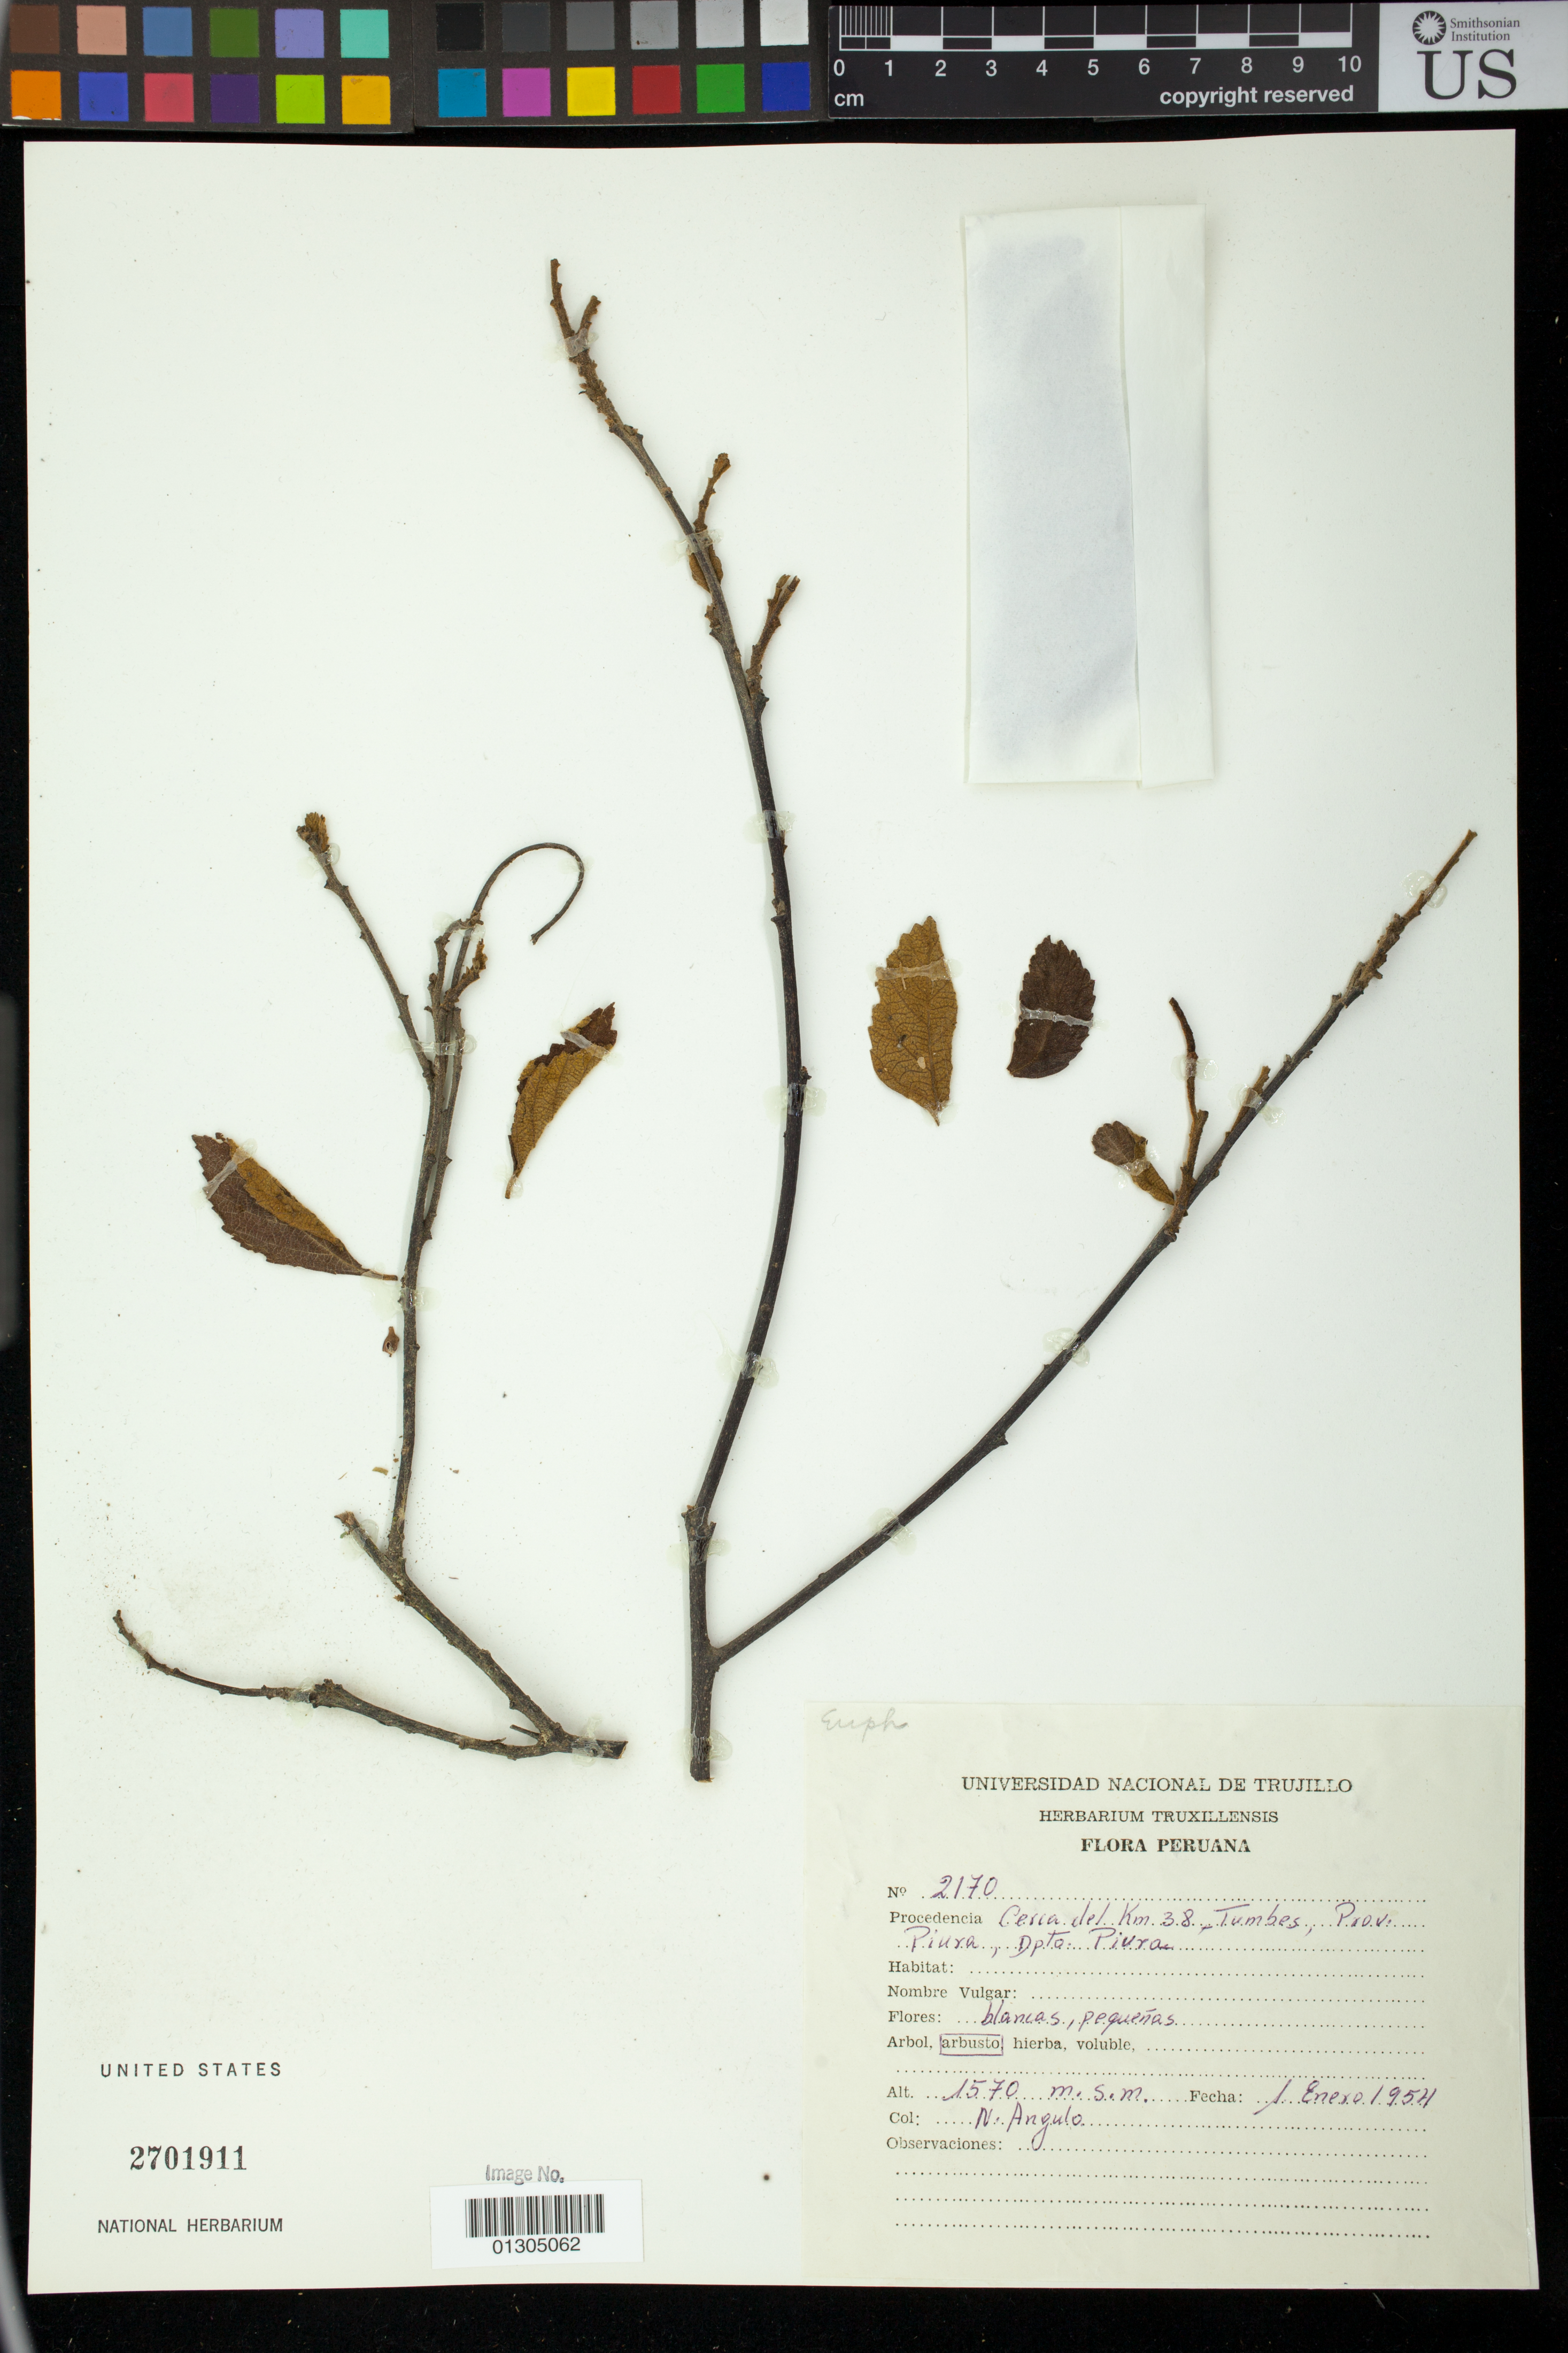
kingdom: Plantae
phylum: Tracheophyta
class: Magnoliopsida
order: Malpighiales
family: Euphorbiaceae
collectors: N. Angulo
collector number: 2170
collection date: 1954-01-01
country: Peru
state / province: Piura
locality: Cerca del Km 38 - Tumbes,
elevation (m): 1570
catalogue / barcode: US 2701911